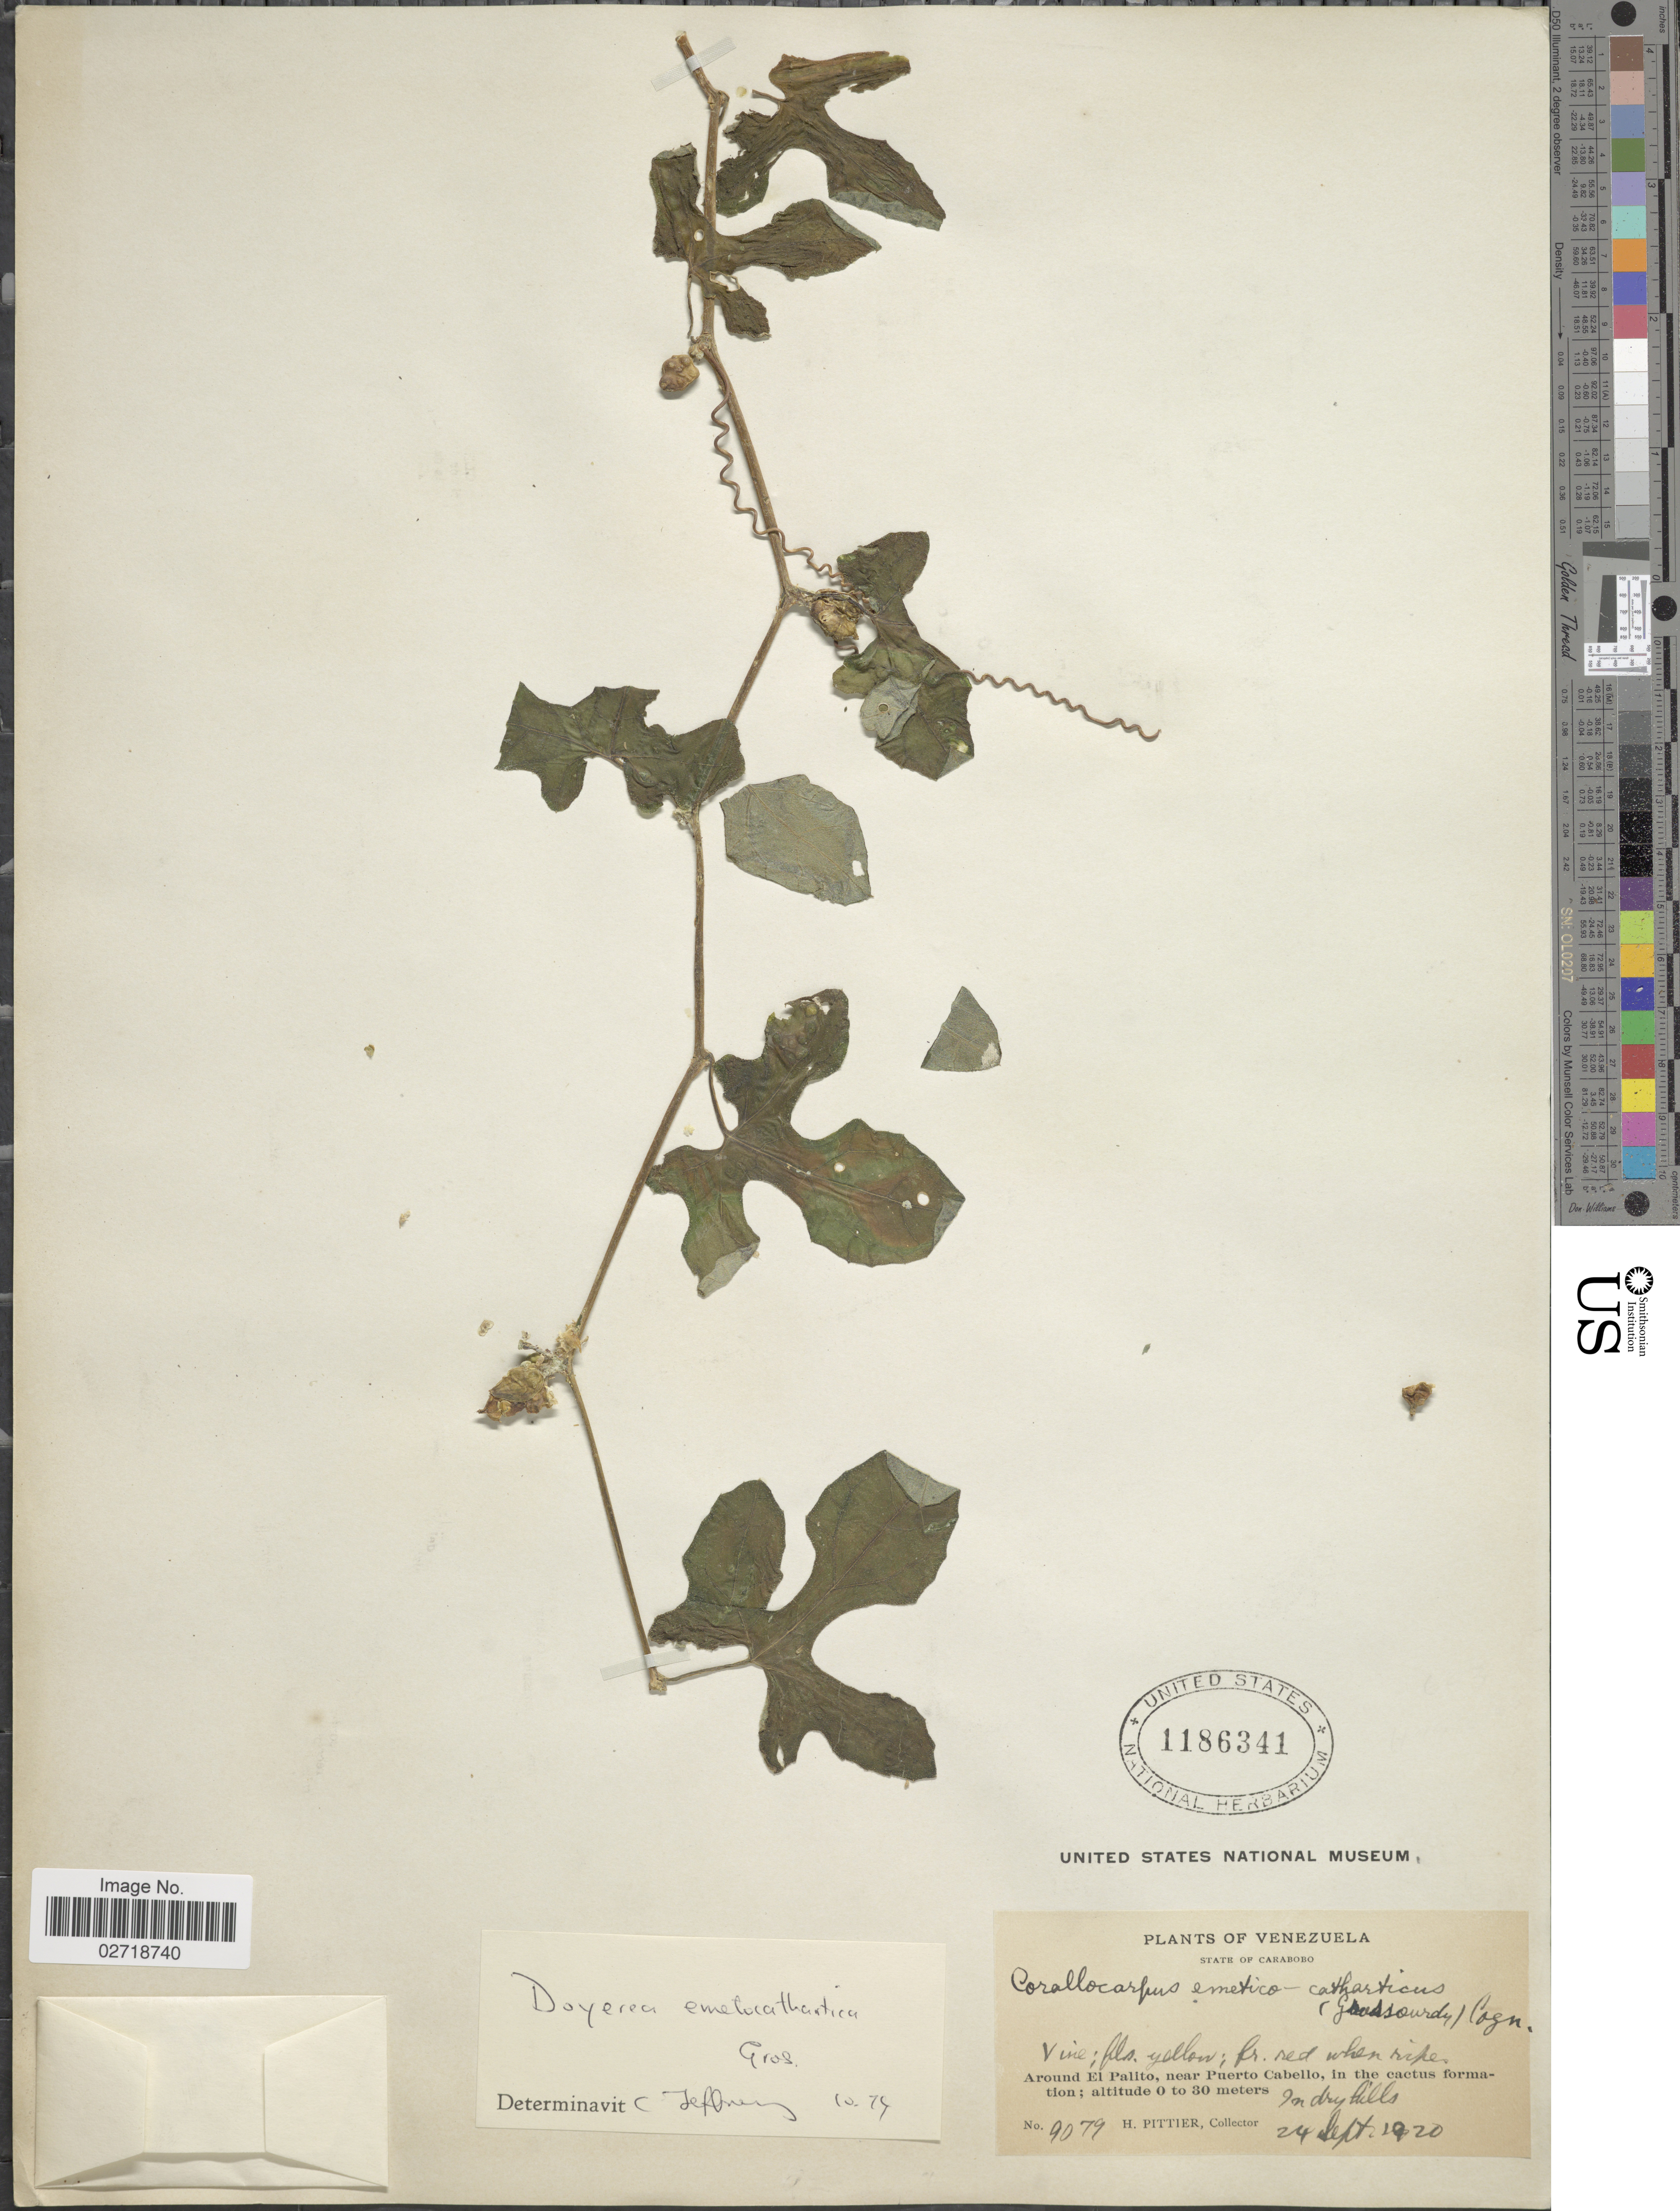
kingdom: Plantae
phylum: Tracheophyta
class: Magnoliopsida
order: Cucurbitales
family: Cucurbitaceae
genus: Doyerea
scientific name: Doyerea emetocathartica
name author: Grousordy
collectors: H. F. Pittier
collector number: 9079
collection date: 1920-09-24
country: Venezuela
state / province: Carabobo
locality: Around El Palito, near Puerto Cabello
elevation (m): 0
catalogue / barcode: US 1186341